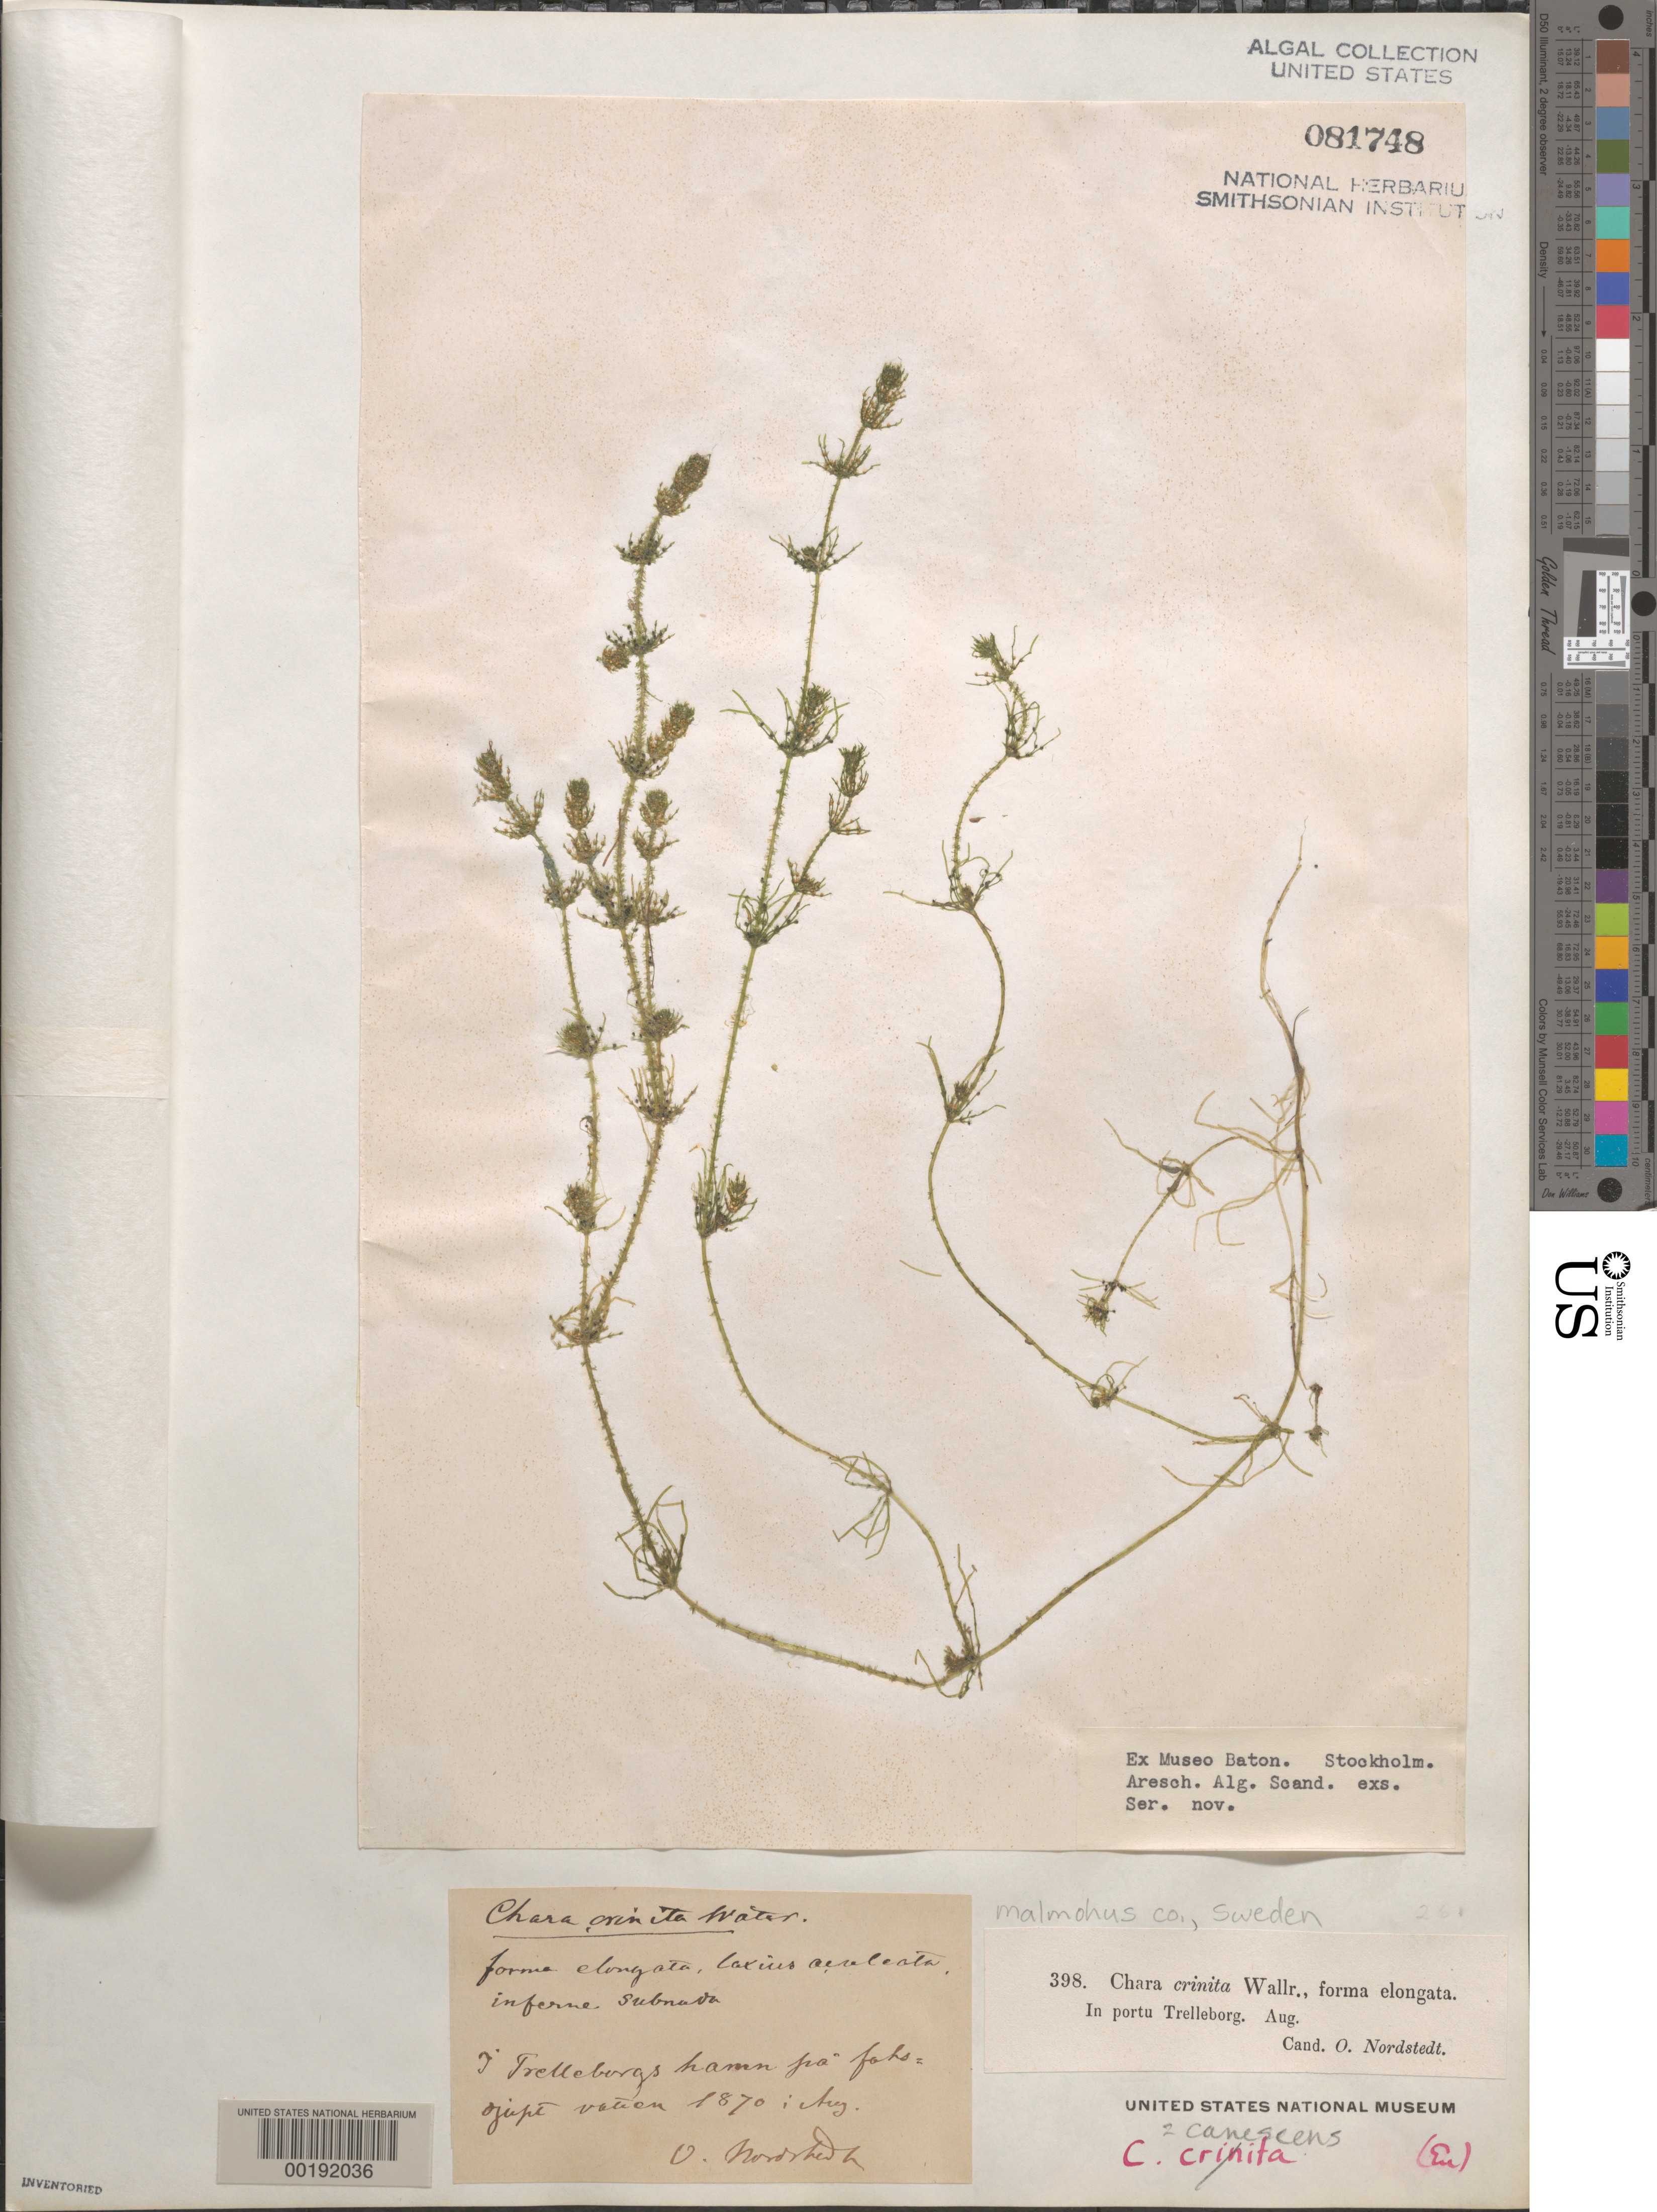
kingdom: Plantae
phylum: Charophyta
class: Charophyceae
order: Charales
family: Characeae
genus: Chara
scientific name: Chara canescens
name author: Loisel.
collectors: C. F. O. Nordstedt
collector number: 398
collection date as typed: Aug 1870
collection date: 1870-08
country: Sweden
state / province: Skåne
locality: Trelleborg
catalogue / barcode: US 81748